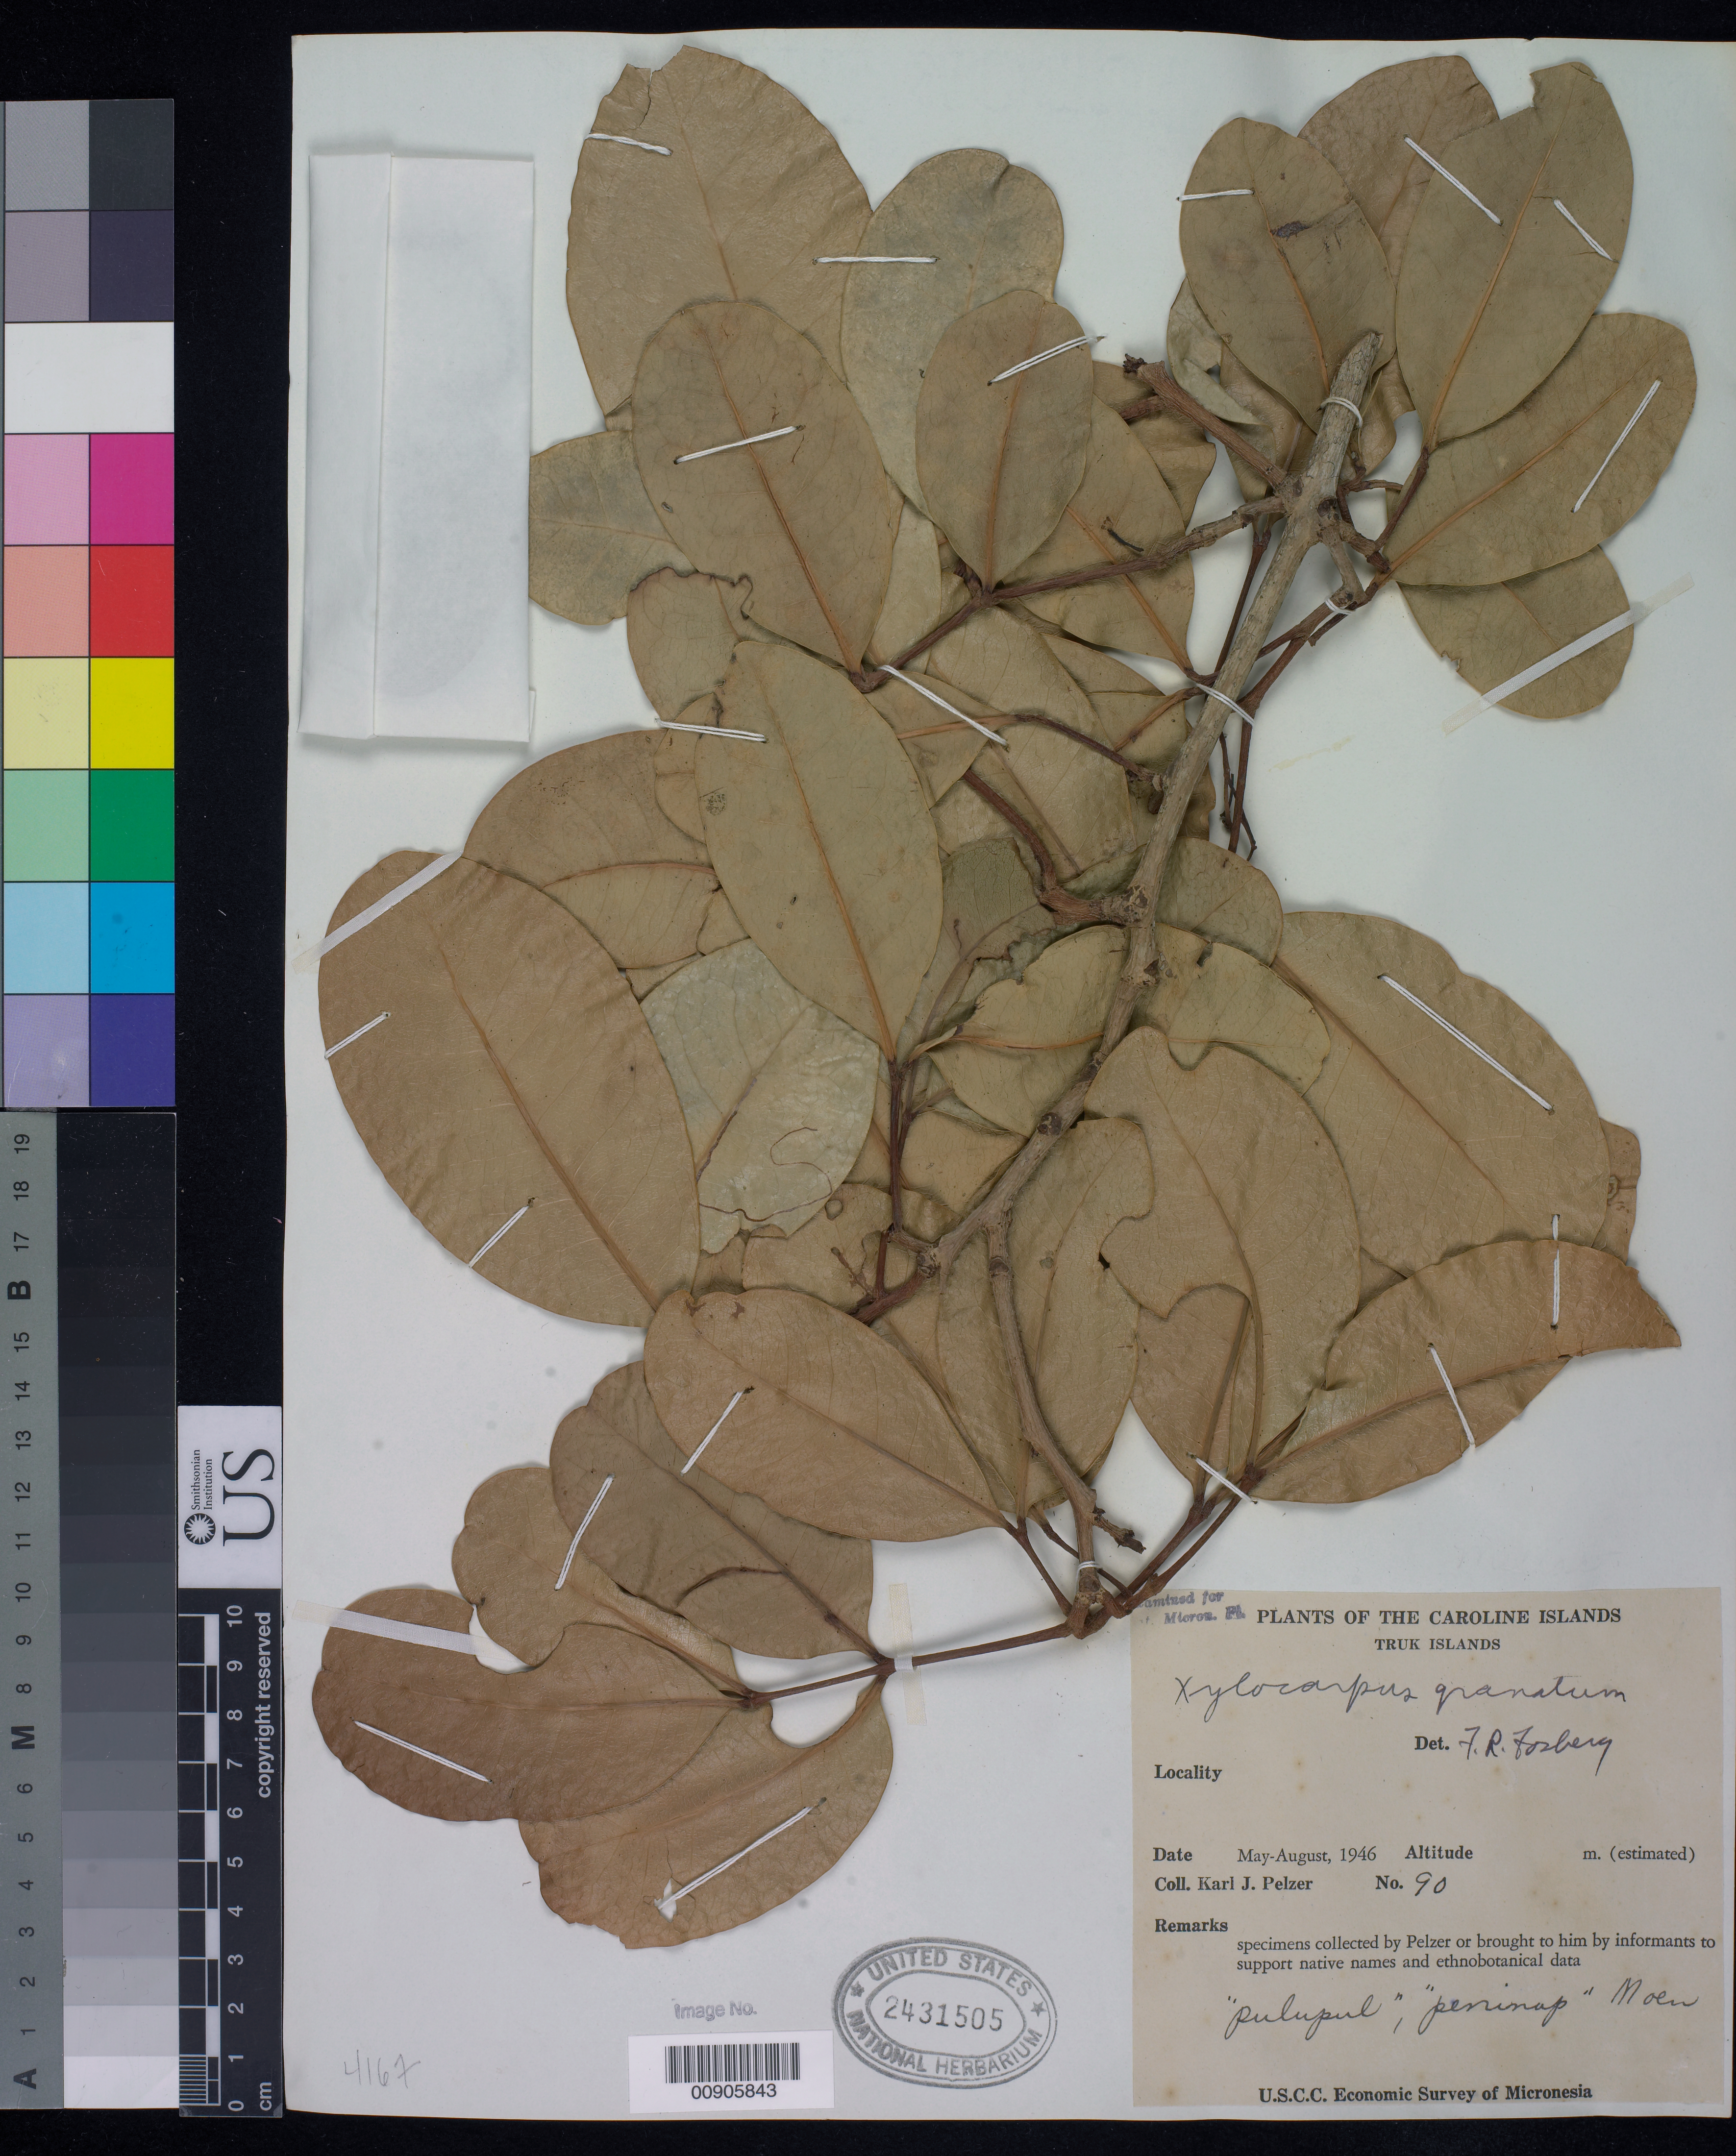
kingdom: Plantae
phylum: Tracheophyta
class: Magnoliopsida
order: Sapindales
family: Meliaceae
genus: Xylocarpus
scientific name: Xylocarpus granatum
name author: J. Koenig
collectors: K. J. Pelzer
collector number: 90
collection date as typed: May 1946 to Aug 1946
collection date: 1946-05/1946-08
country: Palau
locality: Palau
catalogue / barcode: US 2431505